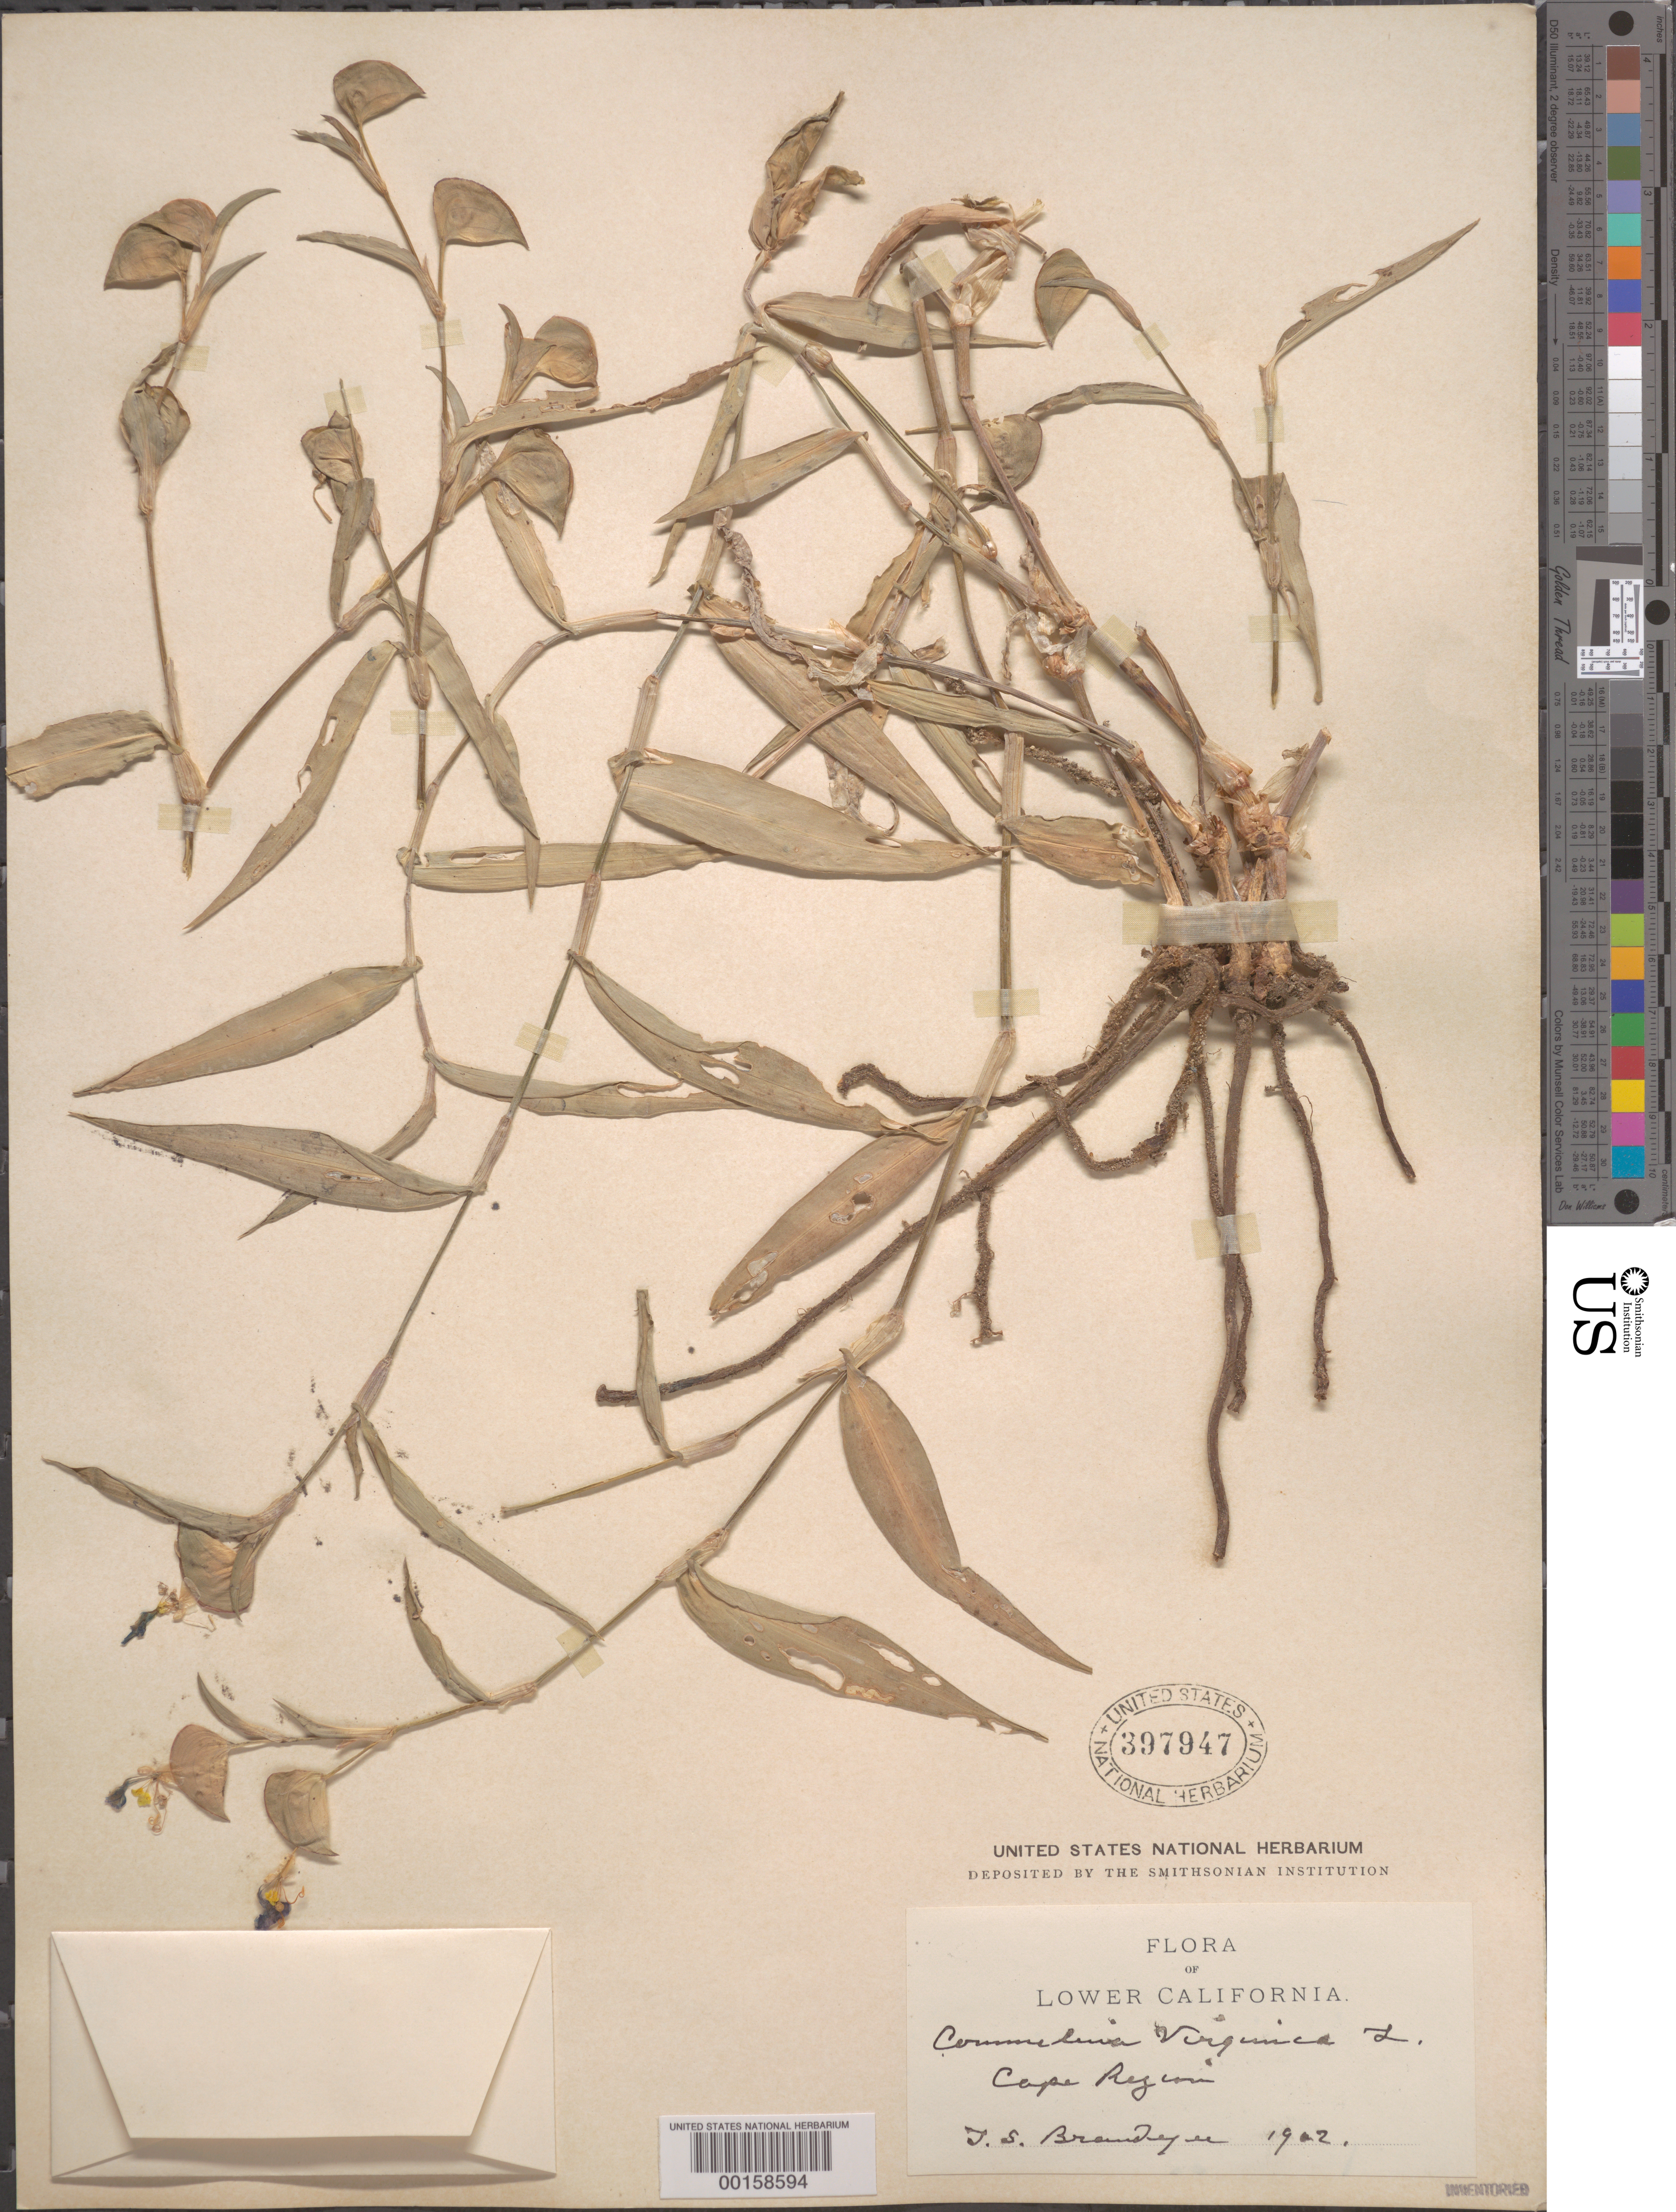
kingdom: Plantae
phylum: Tracheophyta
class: Liliopsida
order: Commelinales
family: Commelinaceae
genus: Commelina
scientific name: Commelina erecta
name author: L.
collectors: T. S. Brandegee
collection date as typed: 1902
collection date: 1902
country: Mexico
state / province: Baja California Norte / Baja California Sur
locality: Cape region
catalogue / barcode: US 397947